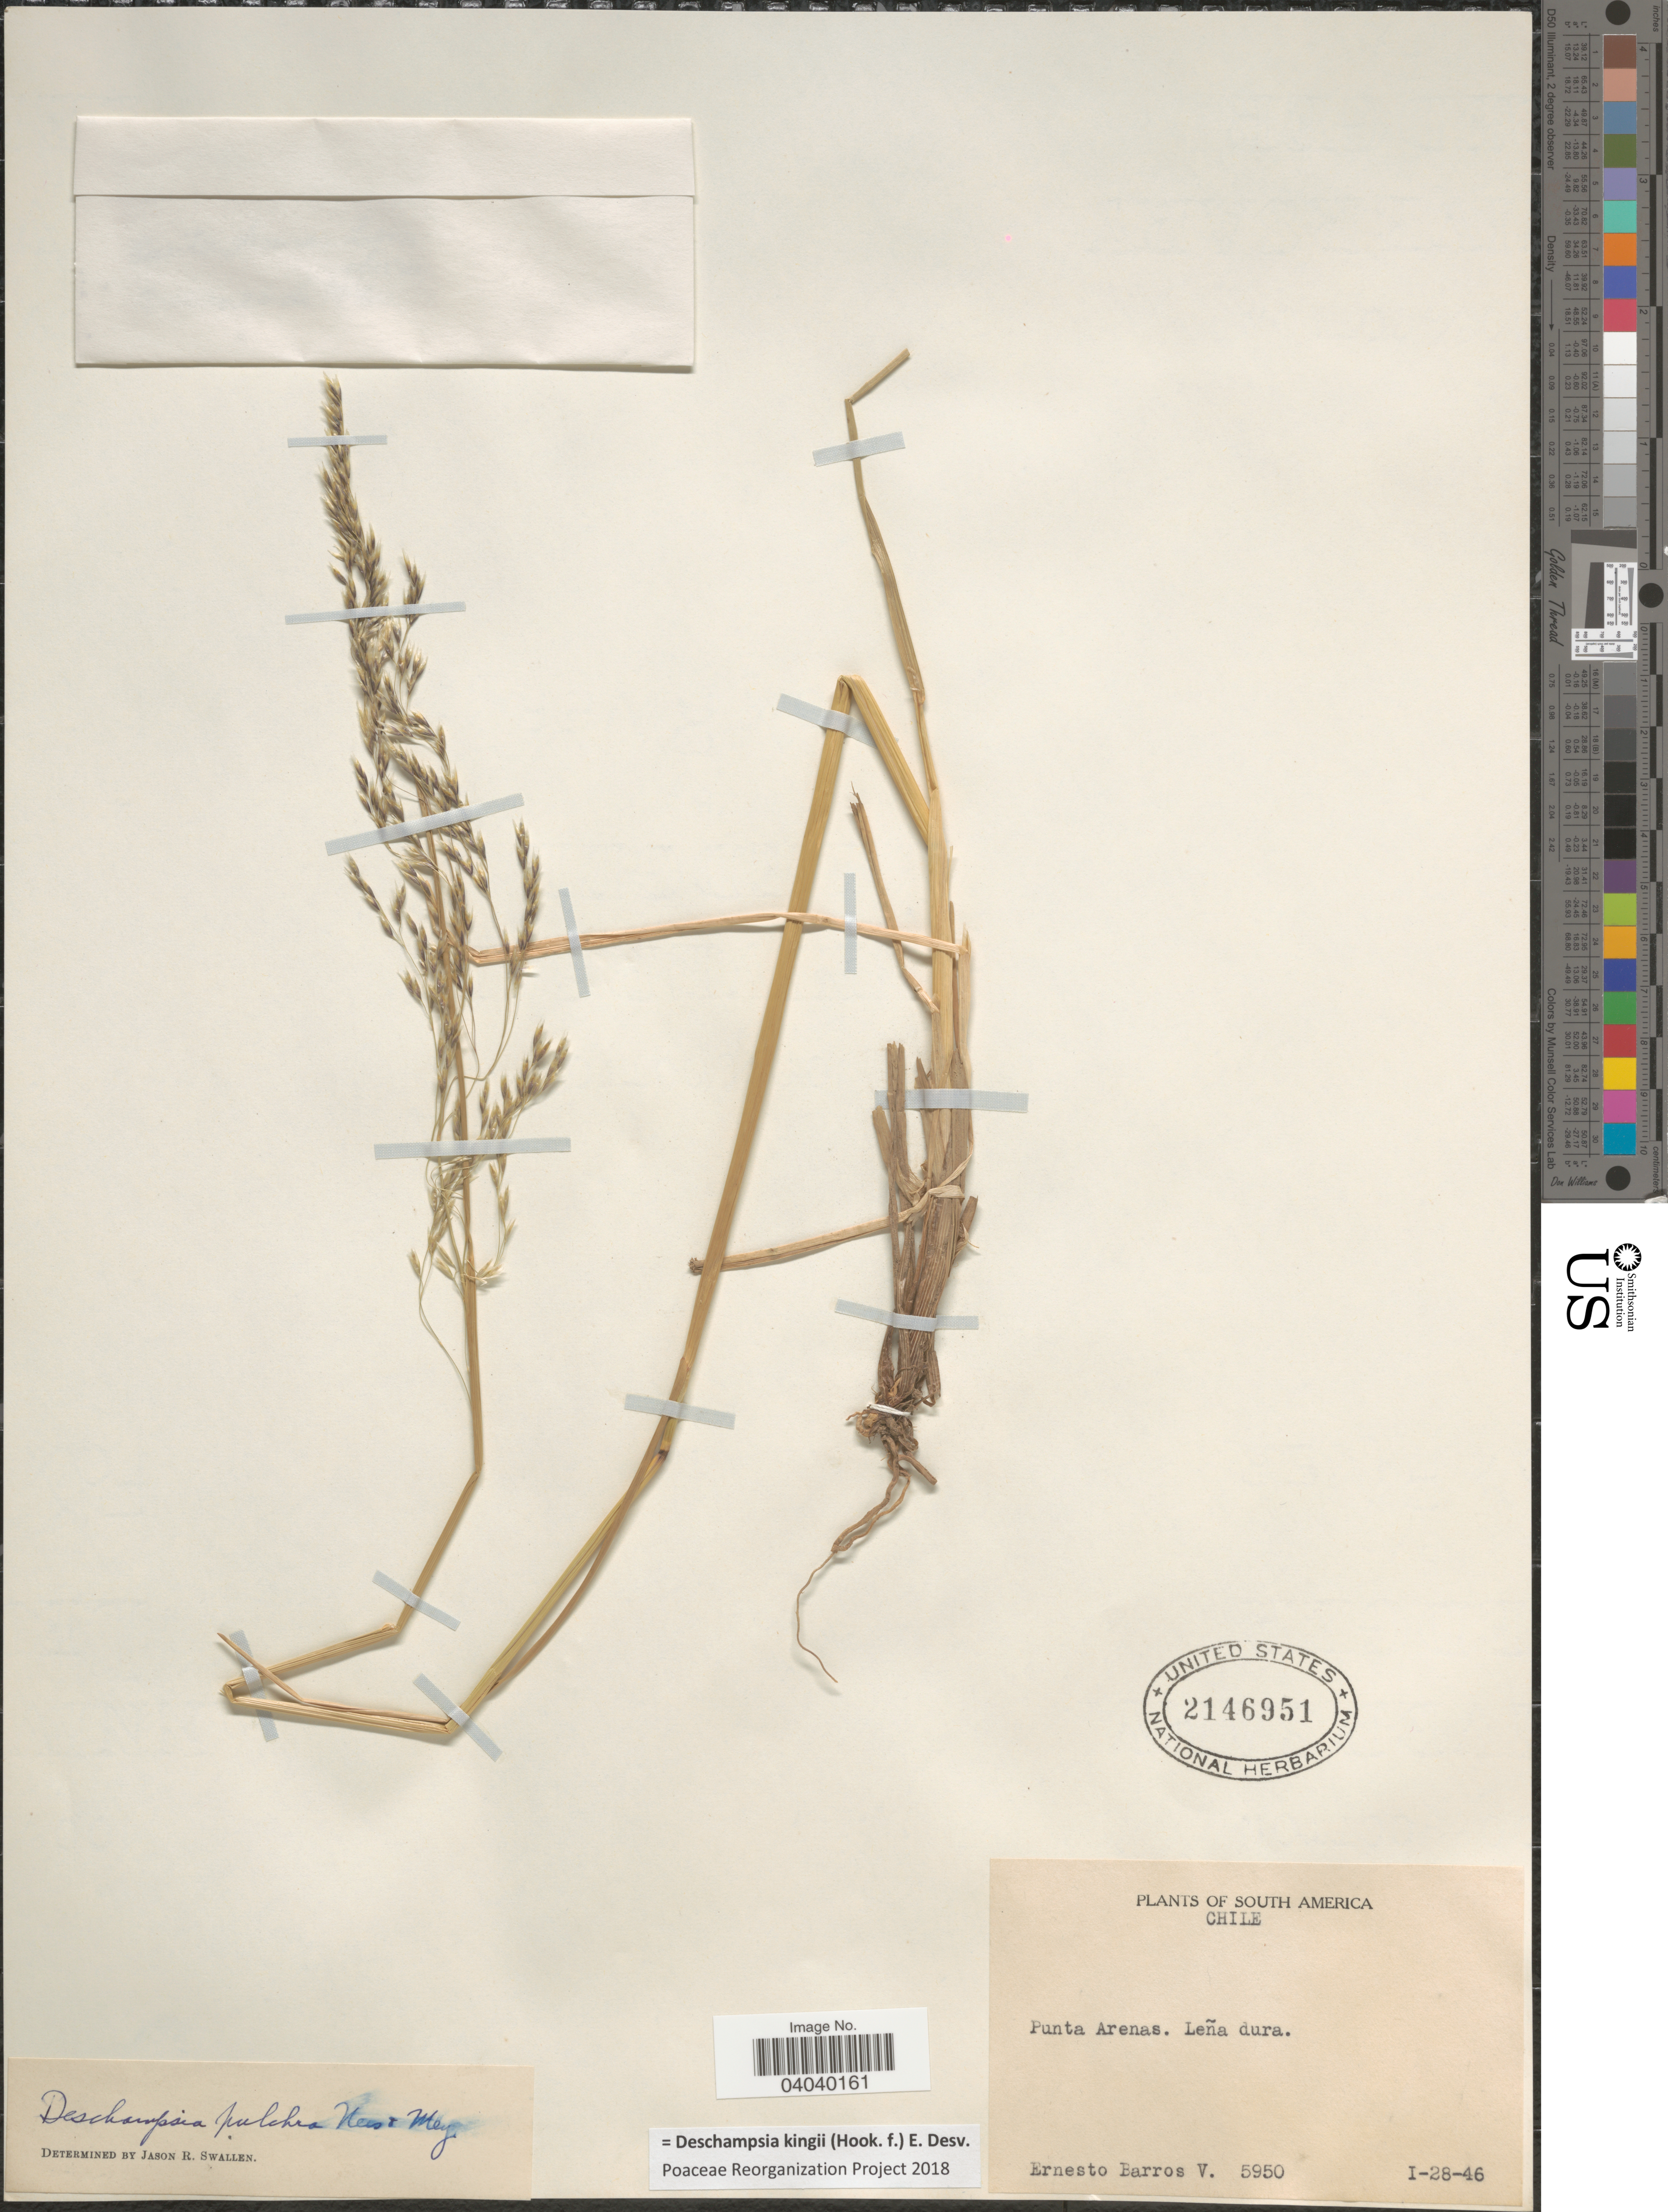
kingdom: Plantae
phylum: Tracheophyta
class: Liliopsida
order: Poales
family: Poaceae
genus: Deschampsia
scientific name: Deschampsia kingii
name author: (Hook. f.) É. Desv.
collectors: E. Barros V.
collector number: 5950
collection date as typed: Transcribed d/m/y: 28/1/46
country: Chile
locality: Punta Arenas. Leña dura.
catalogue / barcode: US 2146951